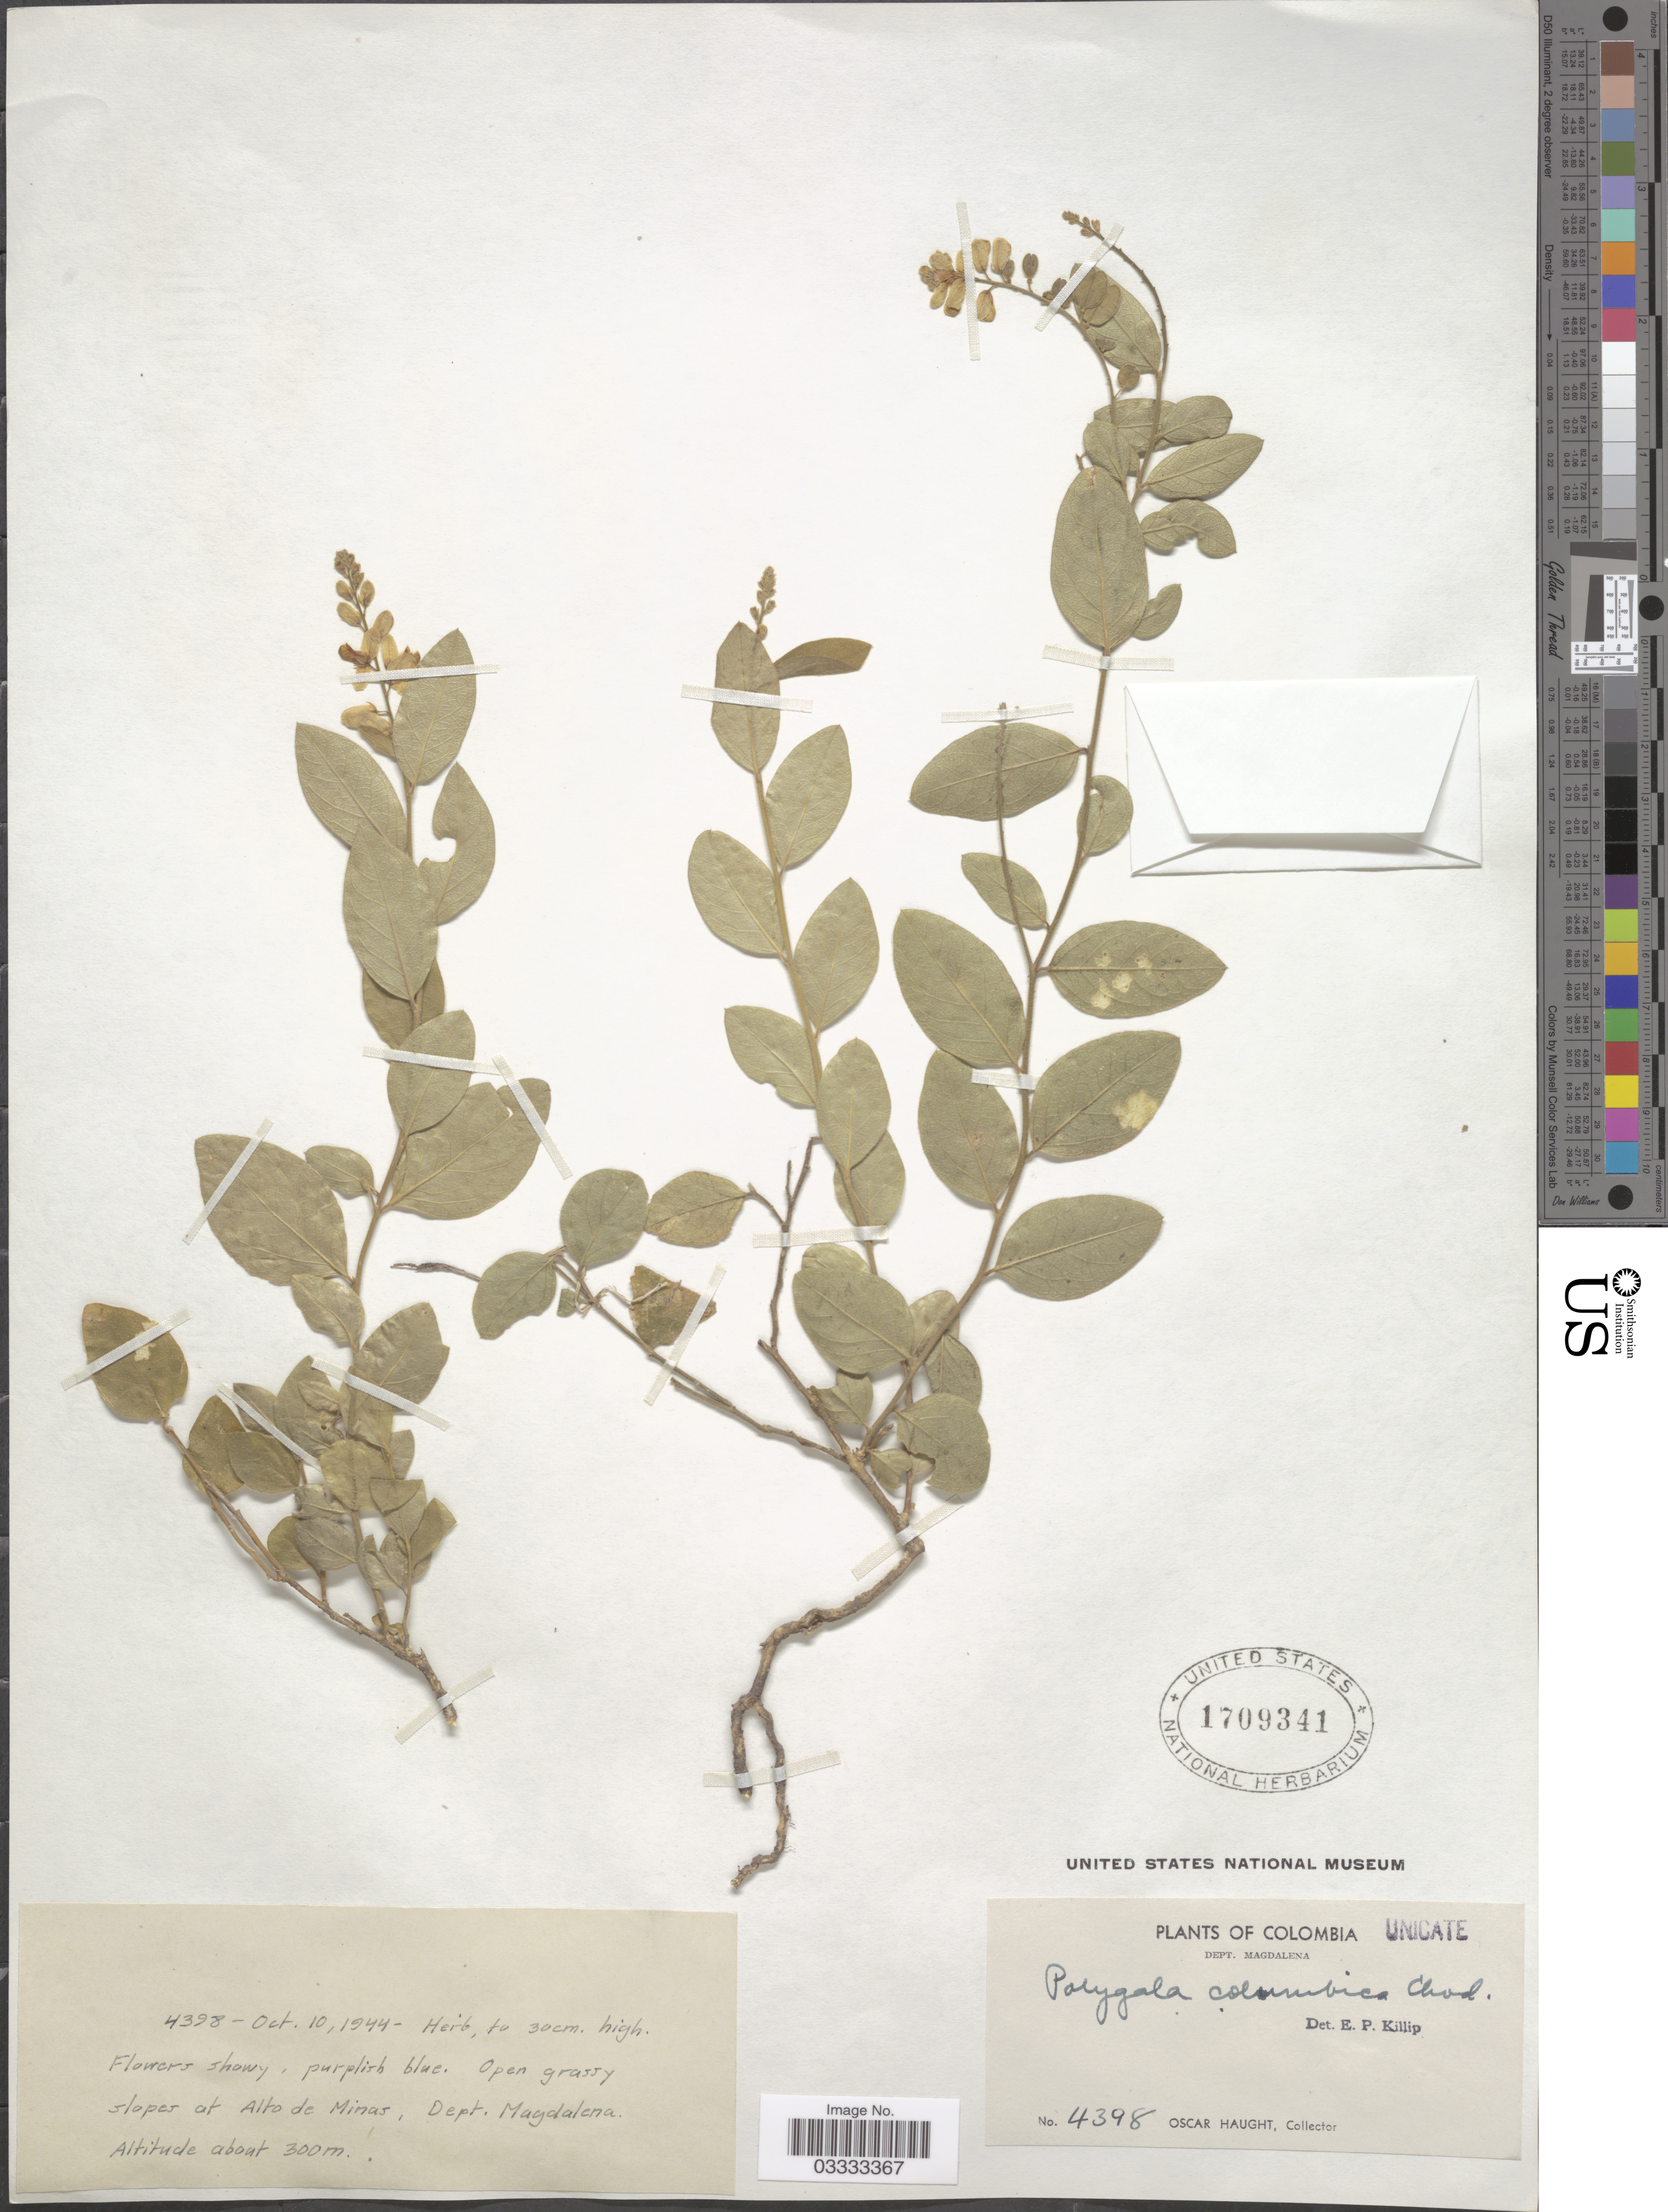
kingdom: Plantae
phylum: Tracheophyta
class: Magnoliopsida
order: Fabales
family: Polygalaceae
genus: Hebecarpa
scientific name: Hebecarpa caracasana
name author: (Kunth) J.R. Abbott & J.F.B. Pastore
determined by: Strong, Mark T., (BOT), Smithsonian Institution - National Museum of Natural History (UNITED STATES)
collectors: O. L. Haught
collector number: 4398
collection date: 1944-10-10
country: Colombia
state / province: Magdalena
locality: Dept. Magdalena. Open grassy slopes at Alto de Minas.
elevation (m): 300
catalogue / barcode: US 1709341